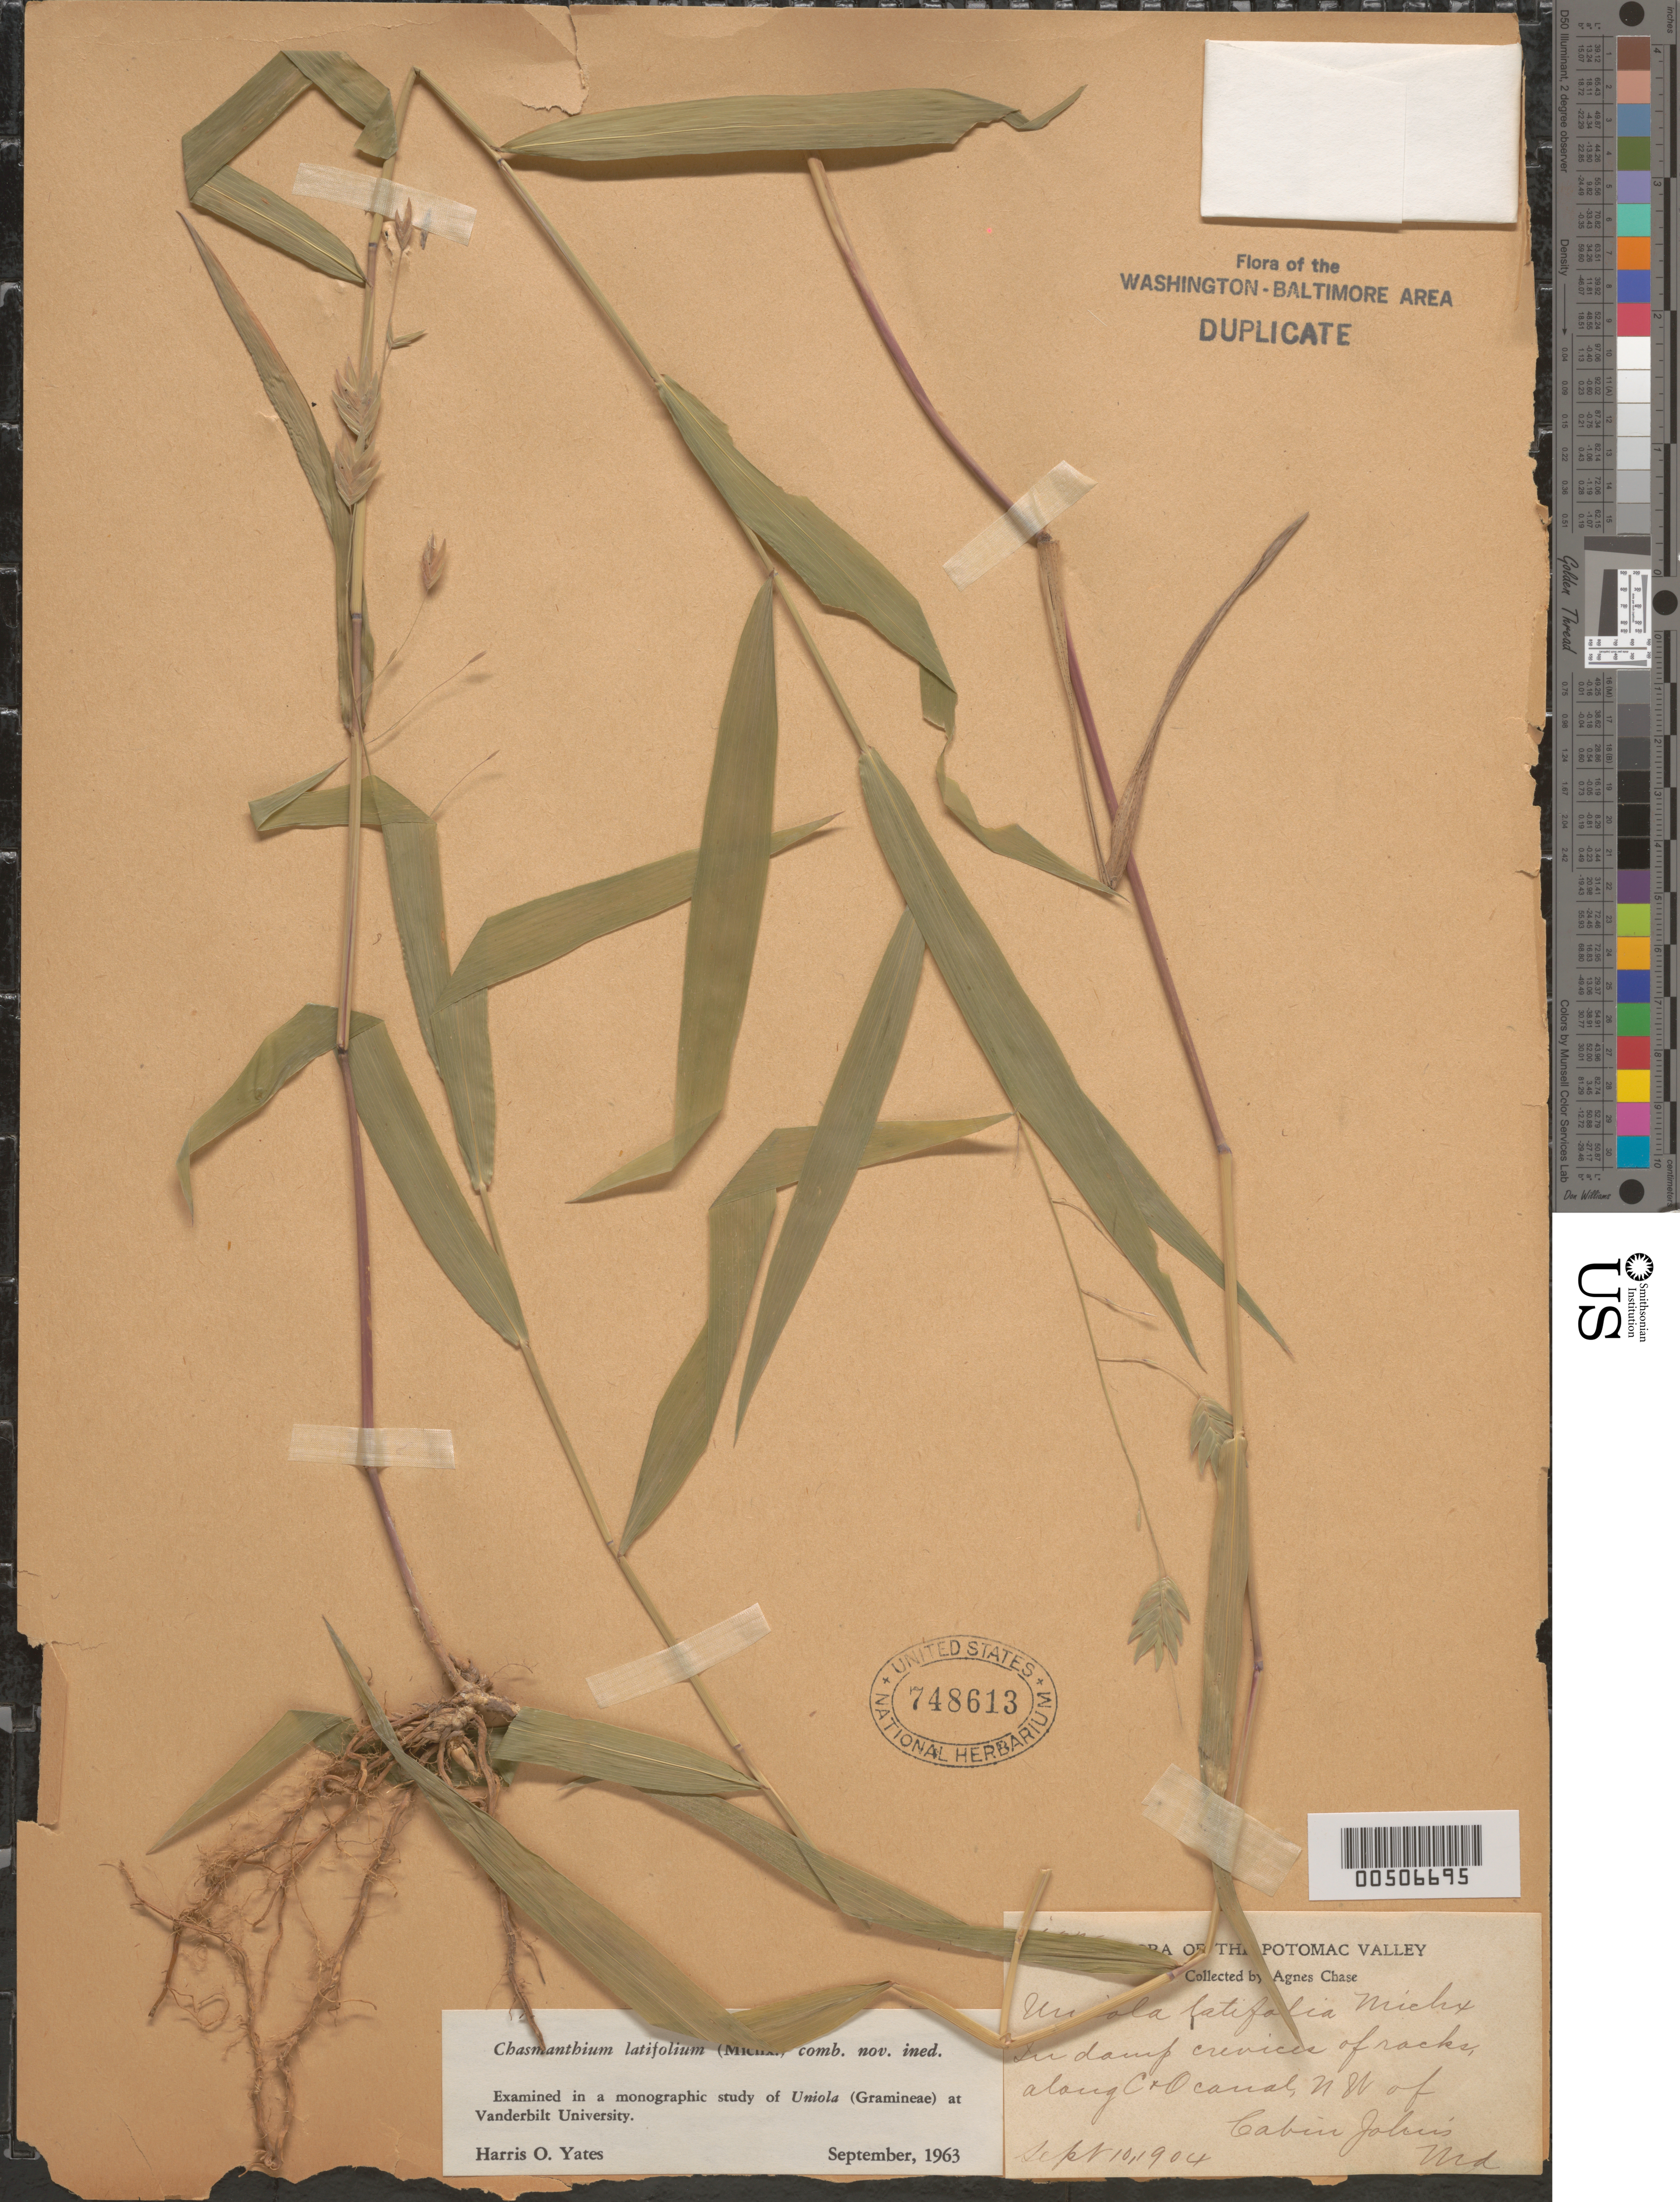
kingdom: Plantae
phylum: Tracheophyta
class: Liliopsida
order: Poales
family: Poaceae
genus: Chasmanthium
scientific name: Chasmanthium latifolium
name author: (Michx.) H.O. Yates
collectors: A. Chase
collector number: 2632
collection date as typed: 10 Sep 1904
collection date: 1904-09-10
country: United States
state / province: Maryland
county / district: Montgomery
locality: NW of Cabin John C. & O. Canal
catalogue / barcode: US 748613